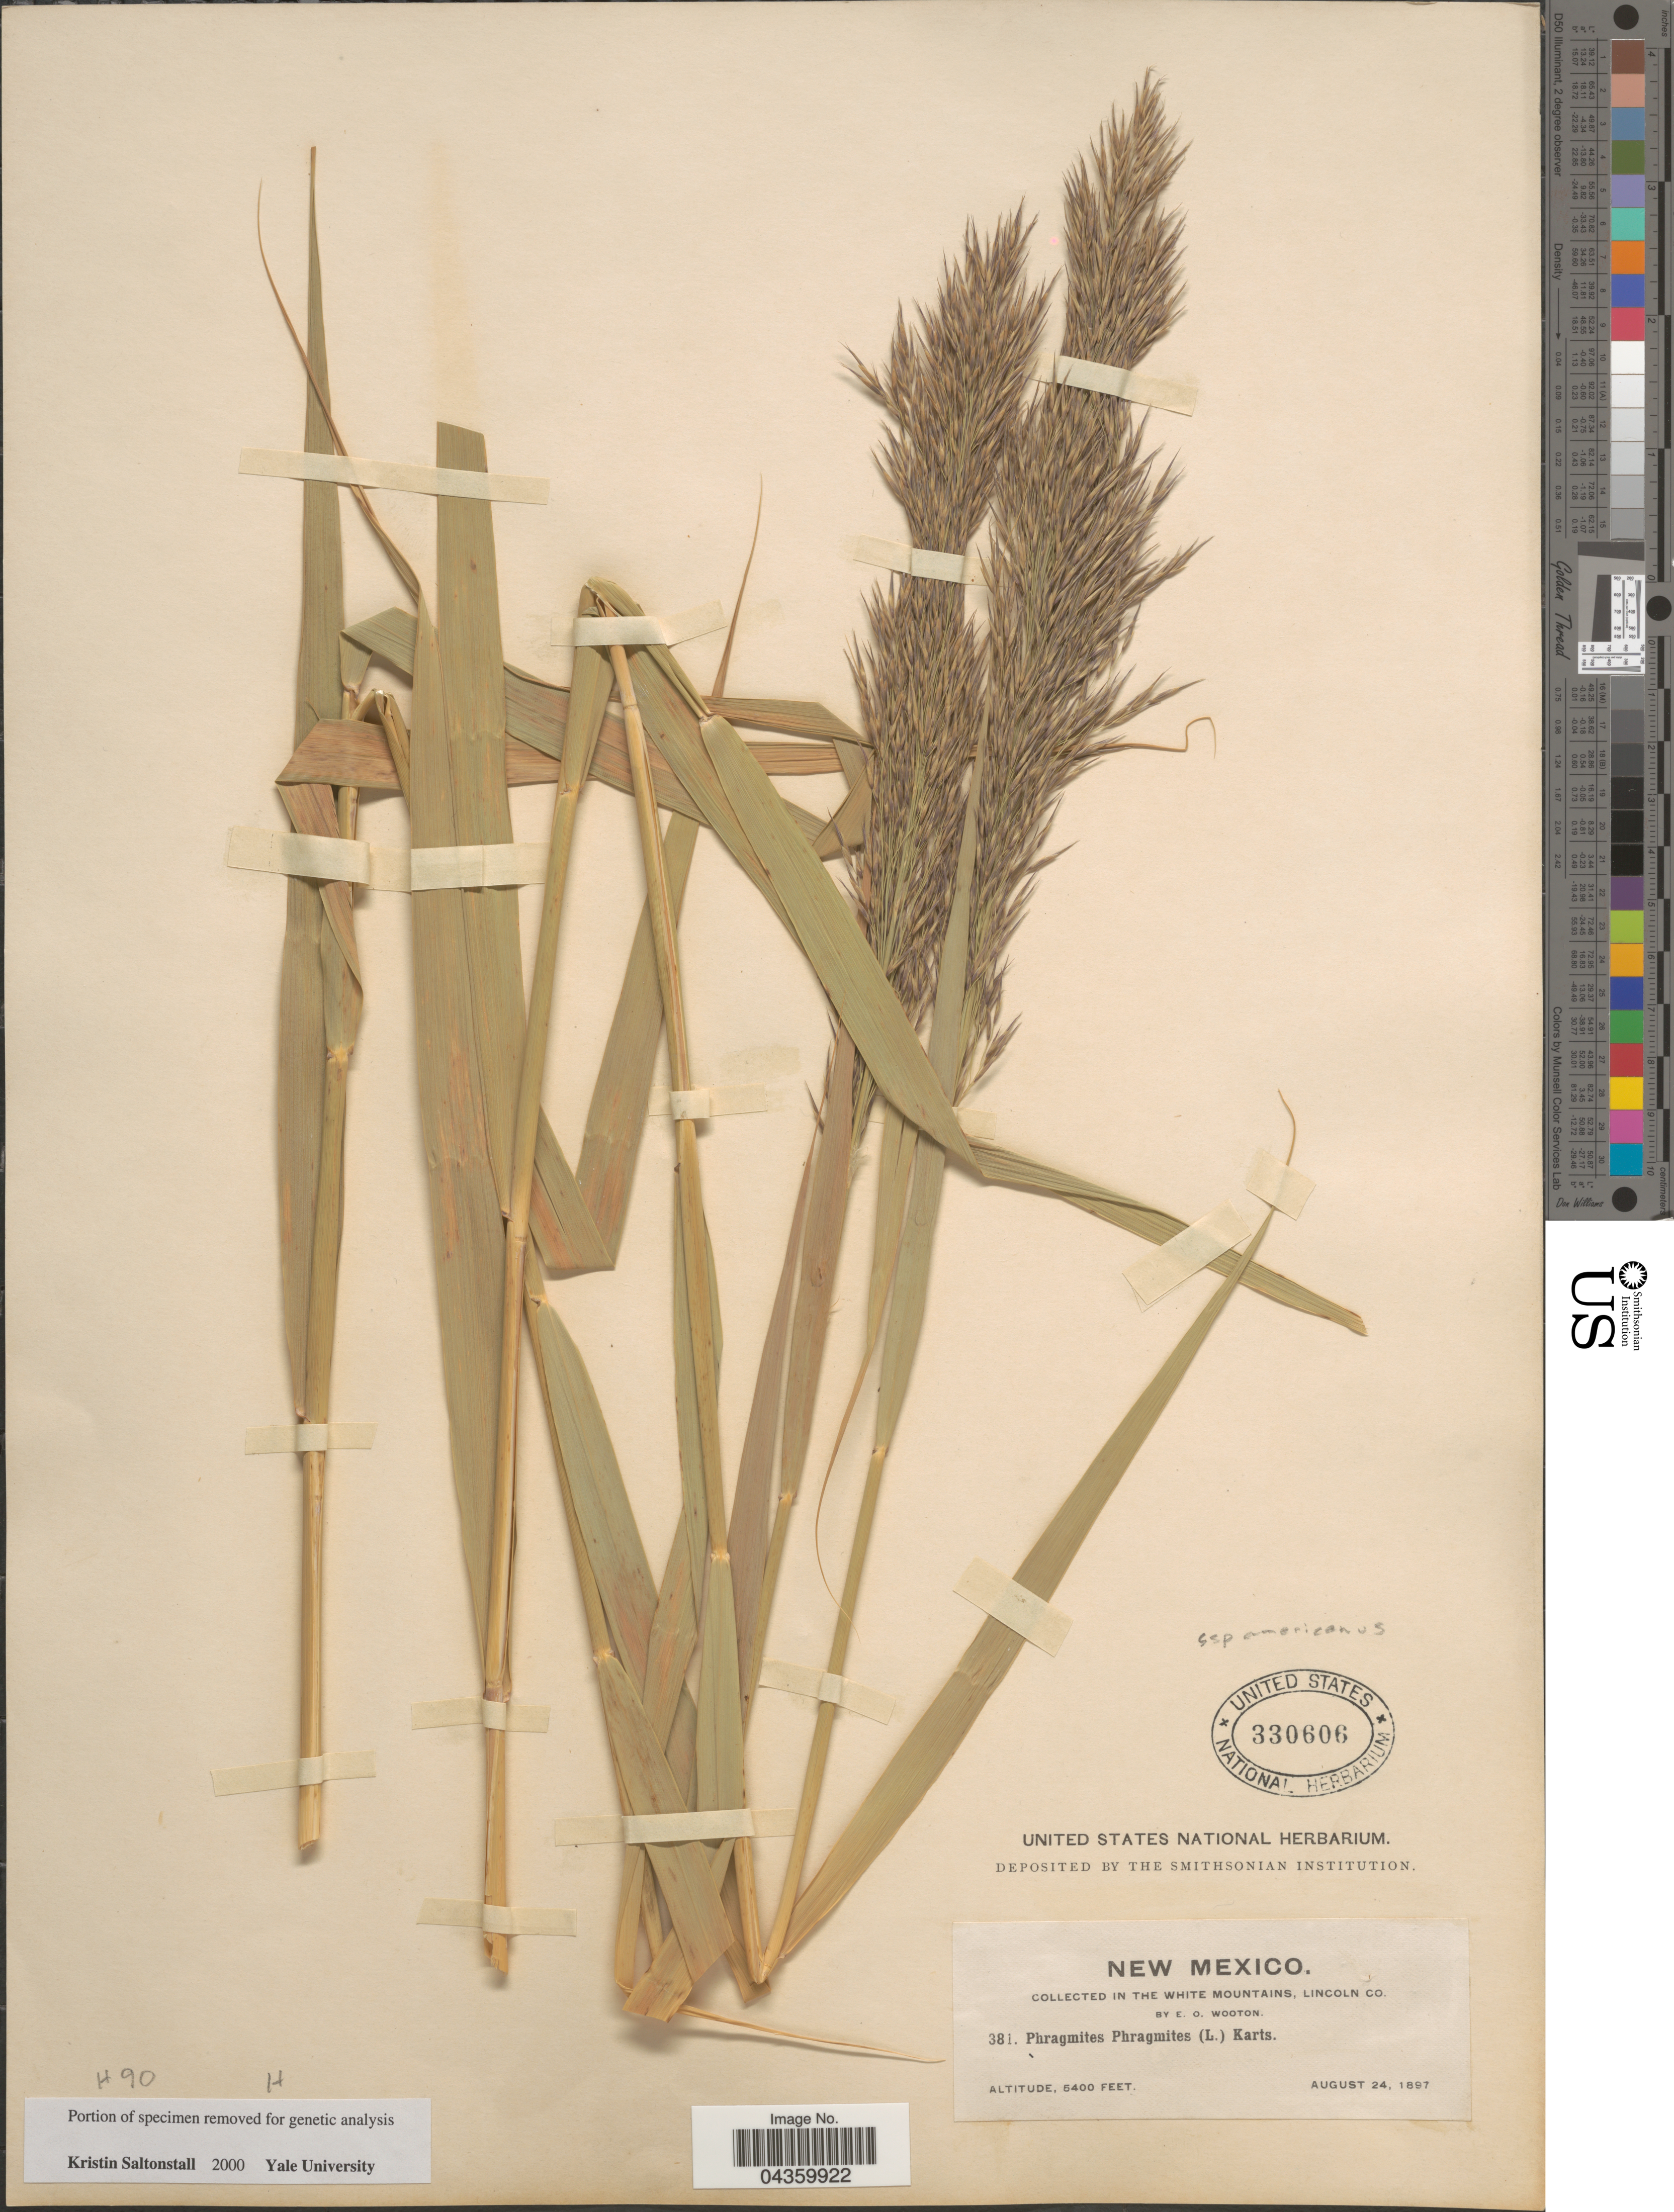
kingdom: Plantae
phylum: Tracheophyta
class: Liliopsida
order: Poales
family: Poaceae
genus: Phragmites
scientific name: Phragmites australis subsp. americanus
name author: Saltonstall & et al.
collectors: E. O. Wooton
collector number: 381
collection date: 1897-08-24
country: United States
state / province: New Mexico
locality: In the White Mountains, Lincoln Co.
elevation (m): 1646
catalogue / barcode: US 330606